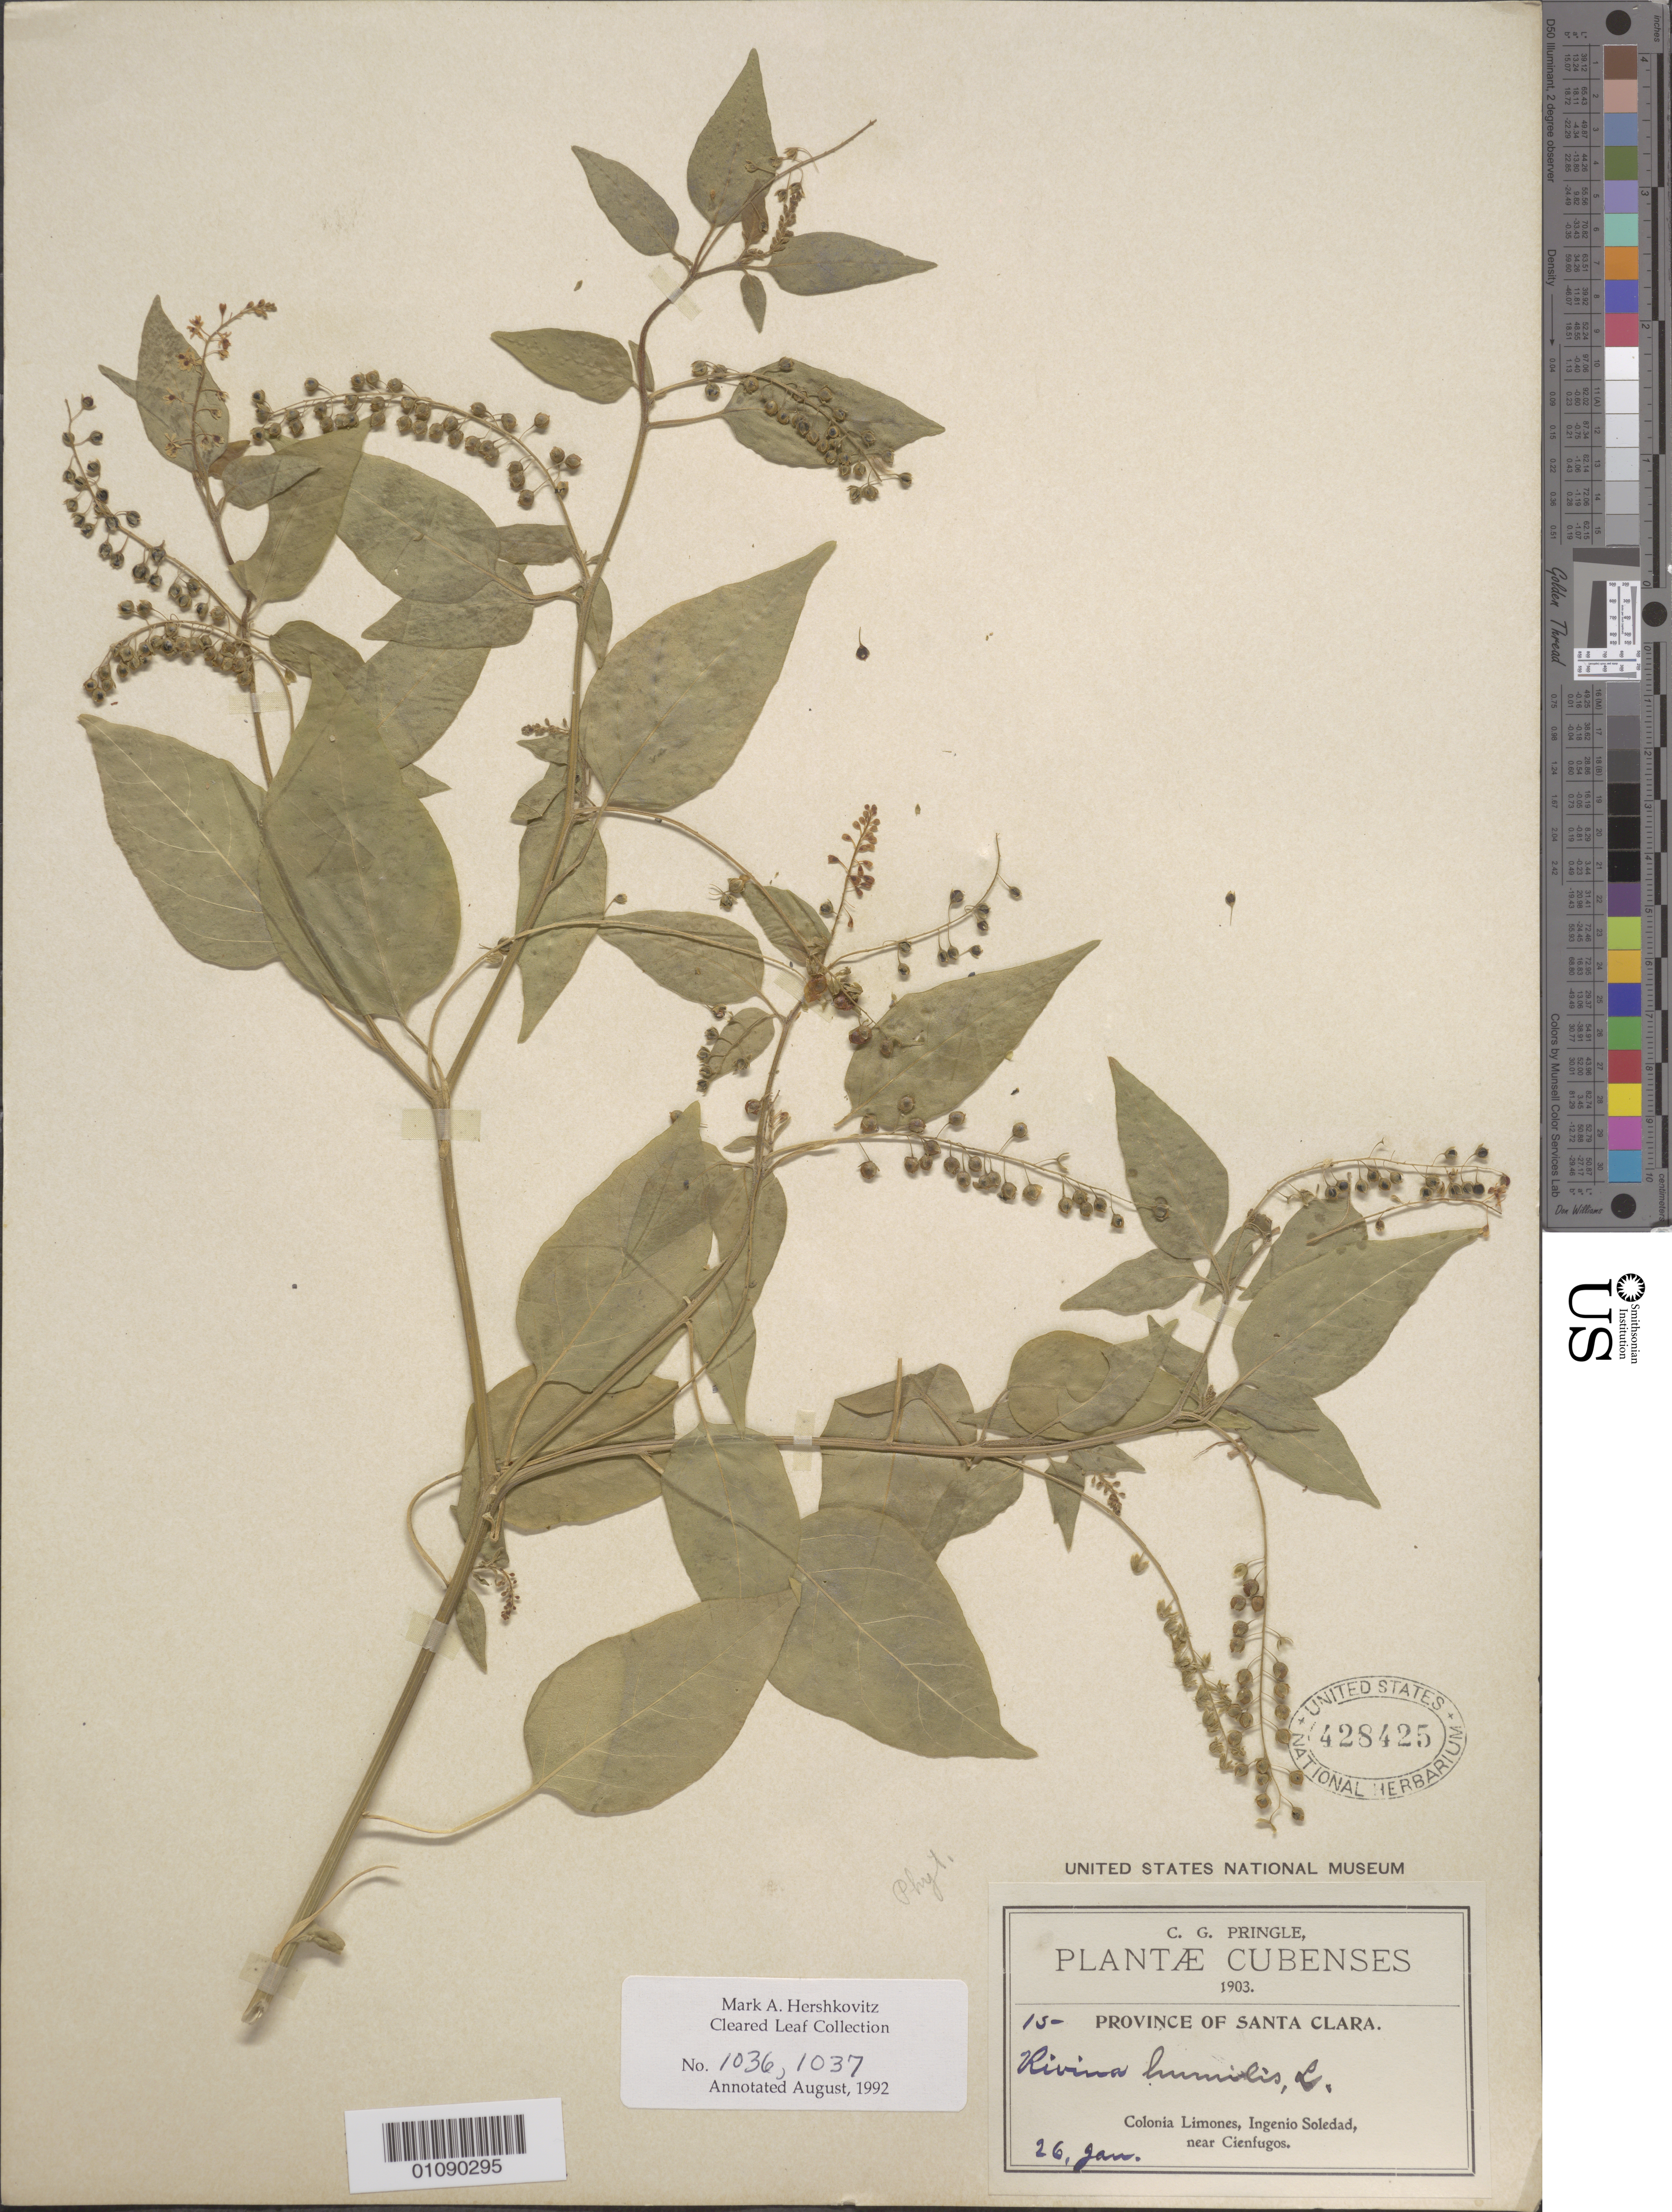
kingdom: Plantae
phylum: Tracheophyta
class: Magnoliopsida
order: Caryophyllales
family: Phytolaccaceae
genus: Rivina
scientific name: Rivina humilis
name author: L.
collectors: C. G. Pringle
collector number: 15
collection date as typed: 26 Jan 1903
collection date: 1903-01-26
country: Cuba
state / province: Cienfuegos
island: Cuba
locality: Province of Santa Clara, Colonia limones, Ingenio Soledad, near Cienfugos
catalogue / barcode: US 428425